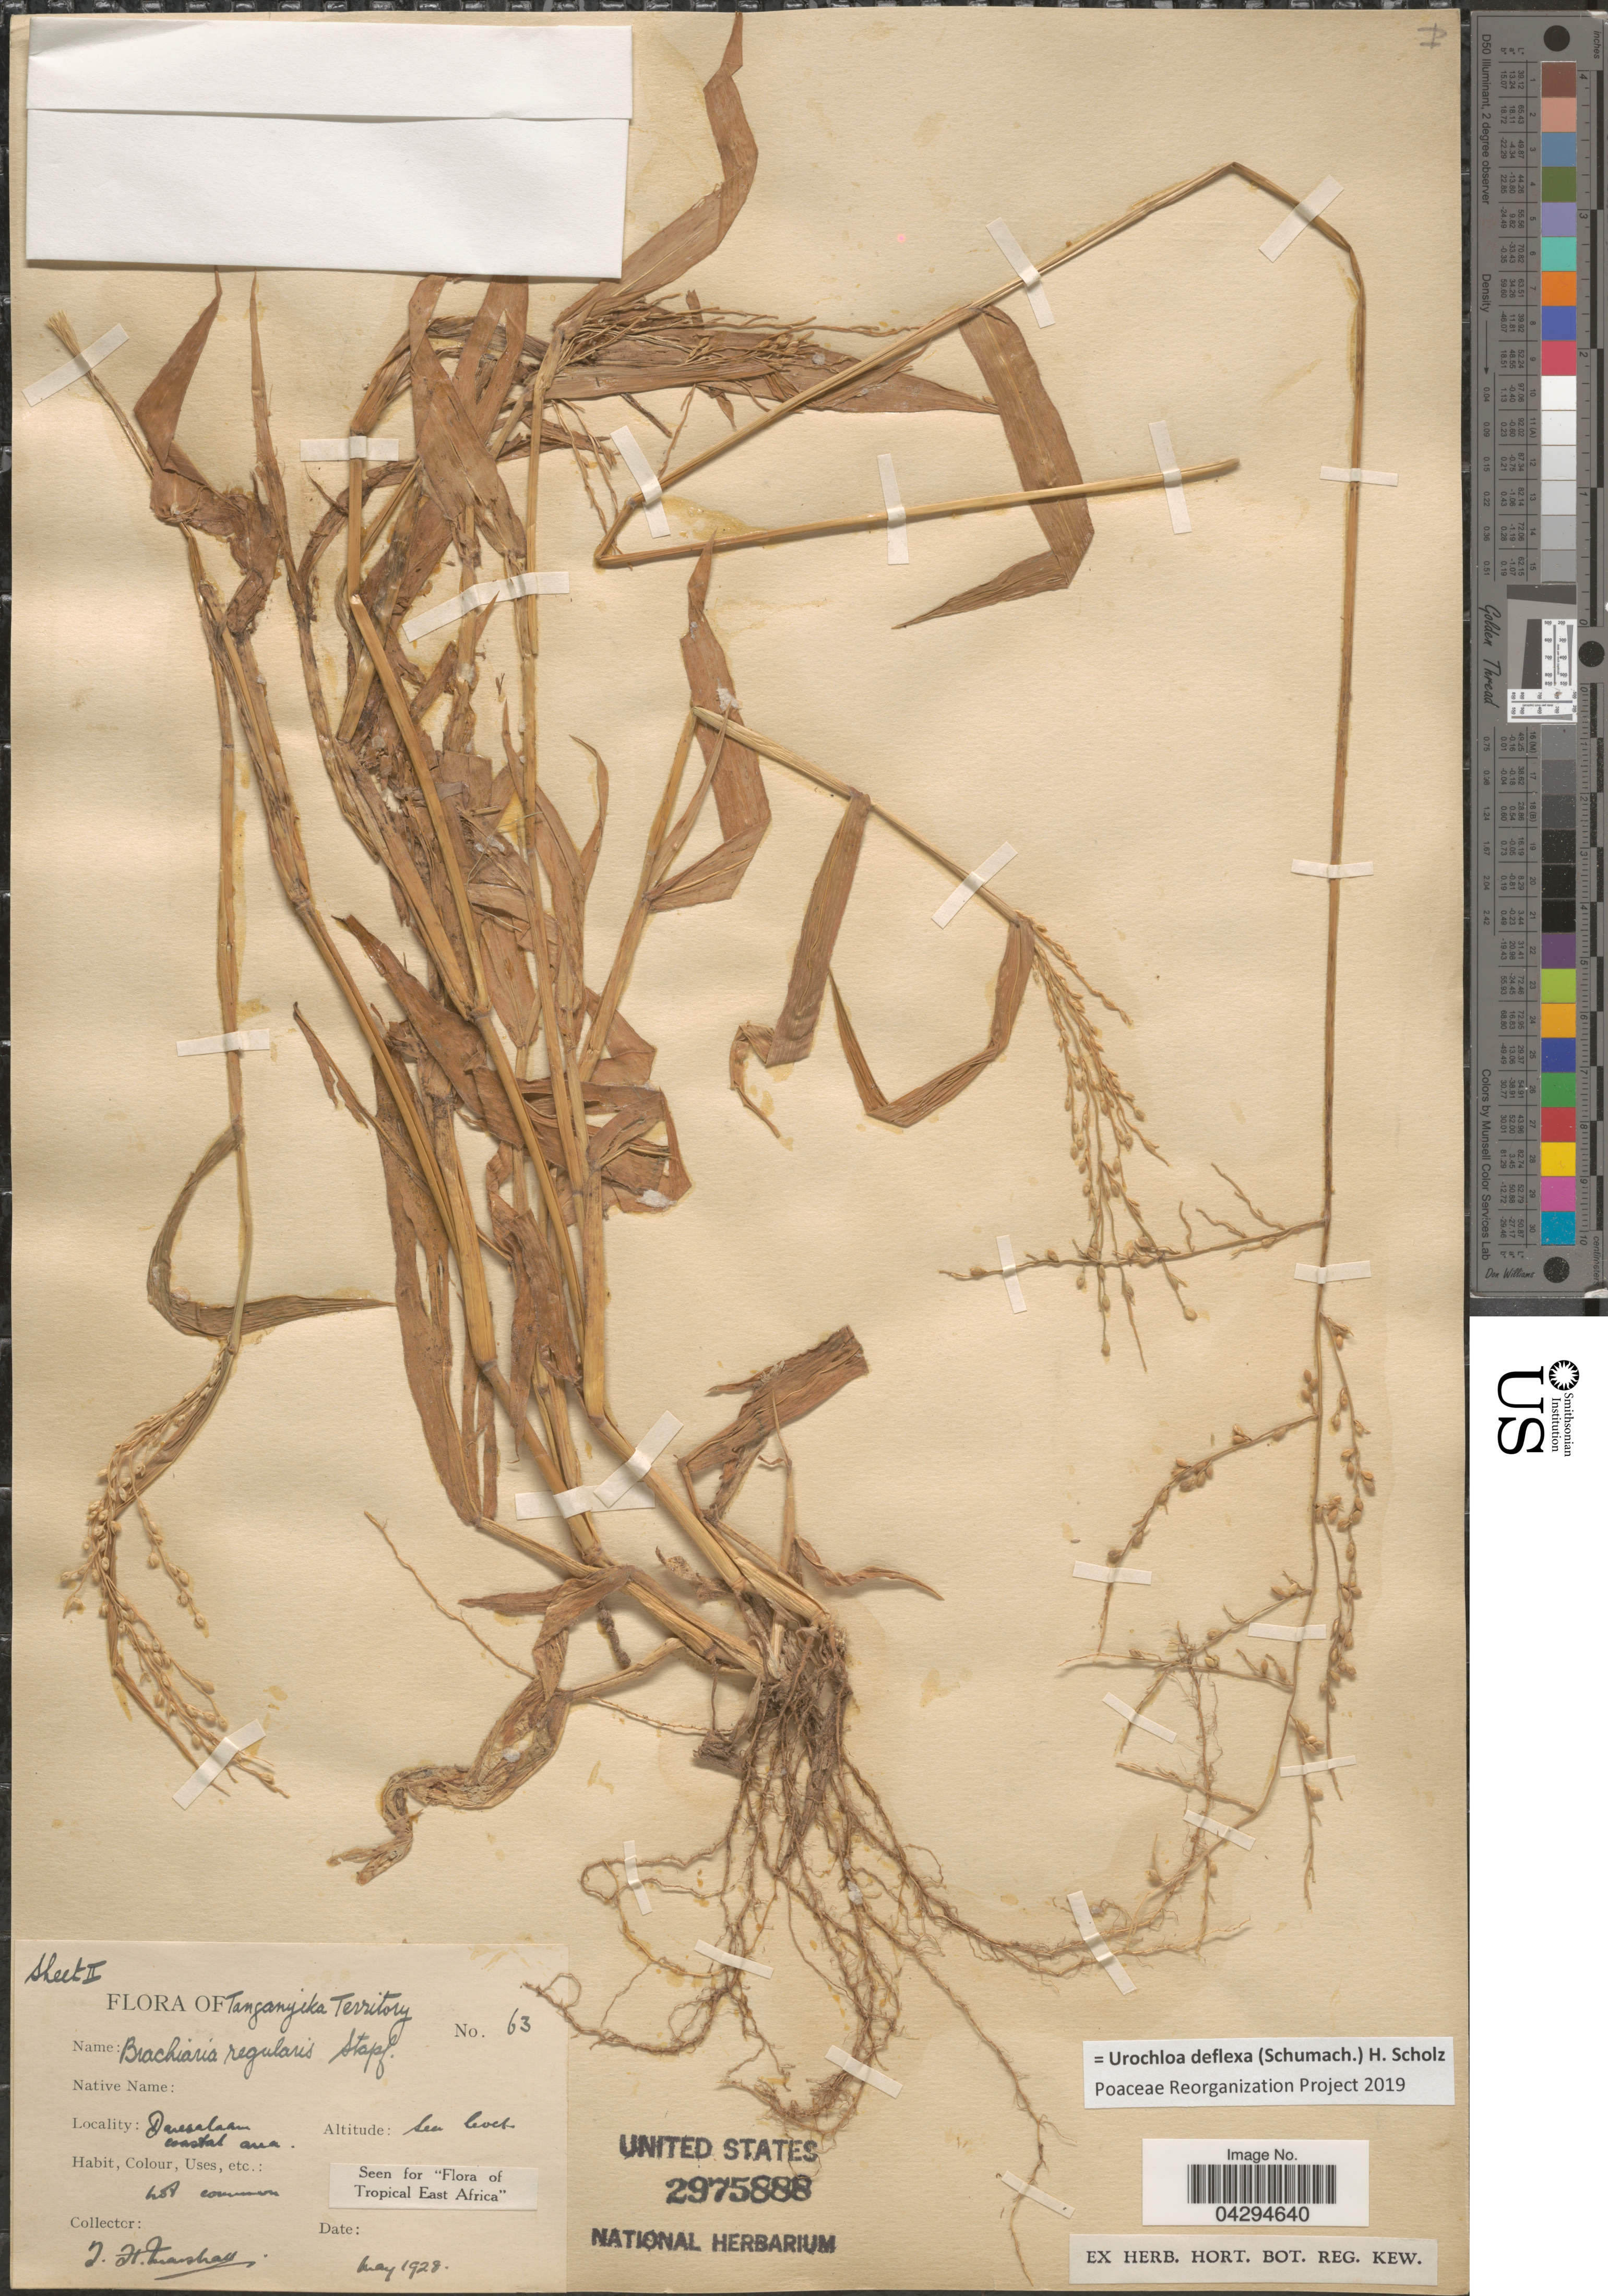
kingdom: Plantae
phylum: Tracheophyta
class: Liliopsida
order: Poales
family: Poaceae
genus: Urochloa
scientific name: Urochloa deflexa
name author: (Schumach.) H. Scholz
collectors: J. Marshall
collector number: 63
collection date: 1928-05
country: Tanzania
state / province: Dar es Salaam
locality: Tanganyika Territory. Daresalaam coastal area.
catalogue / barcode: US 2975888